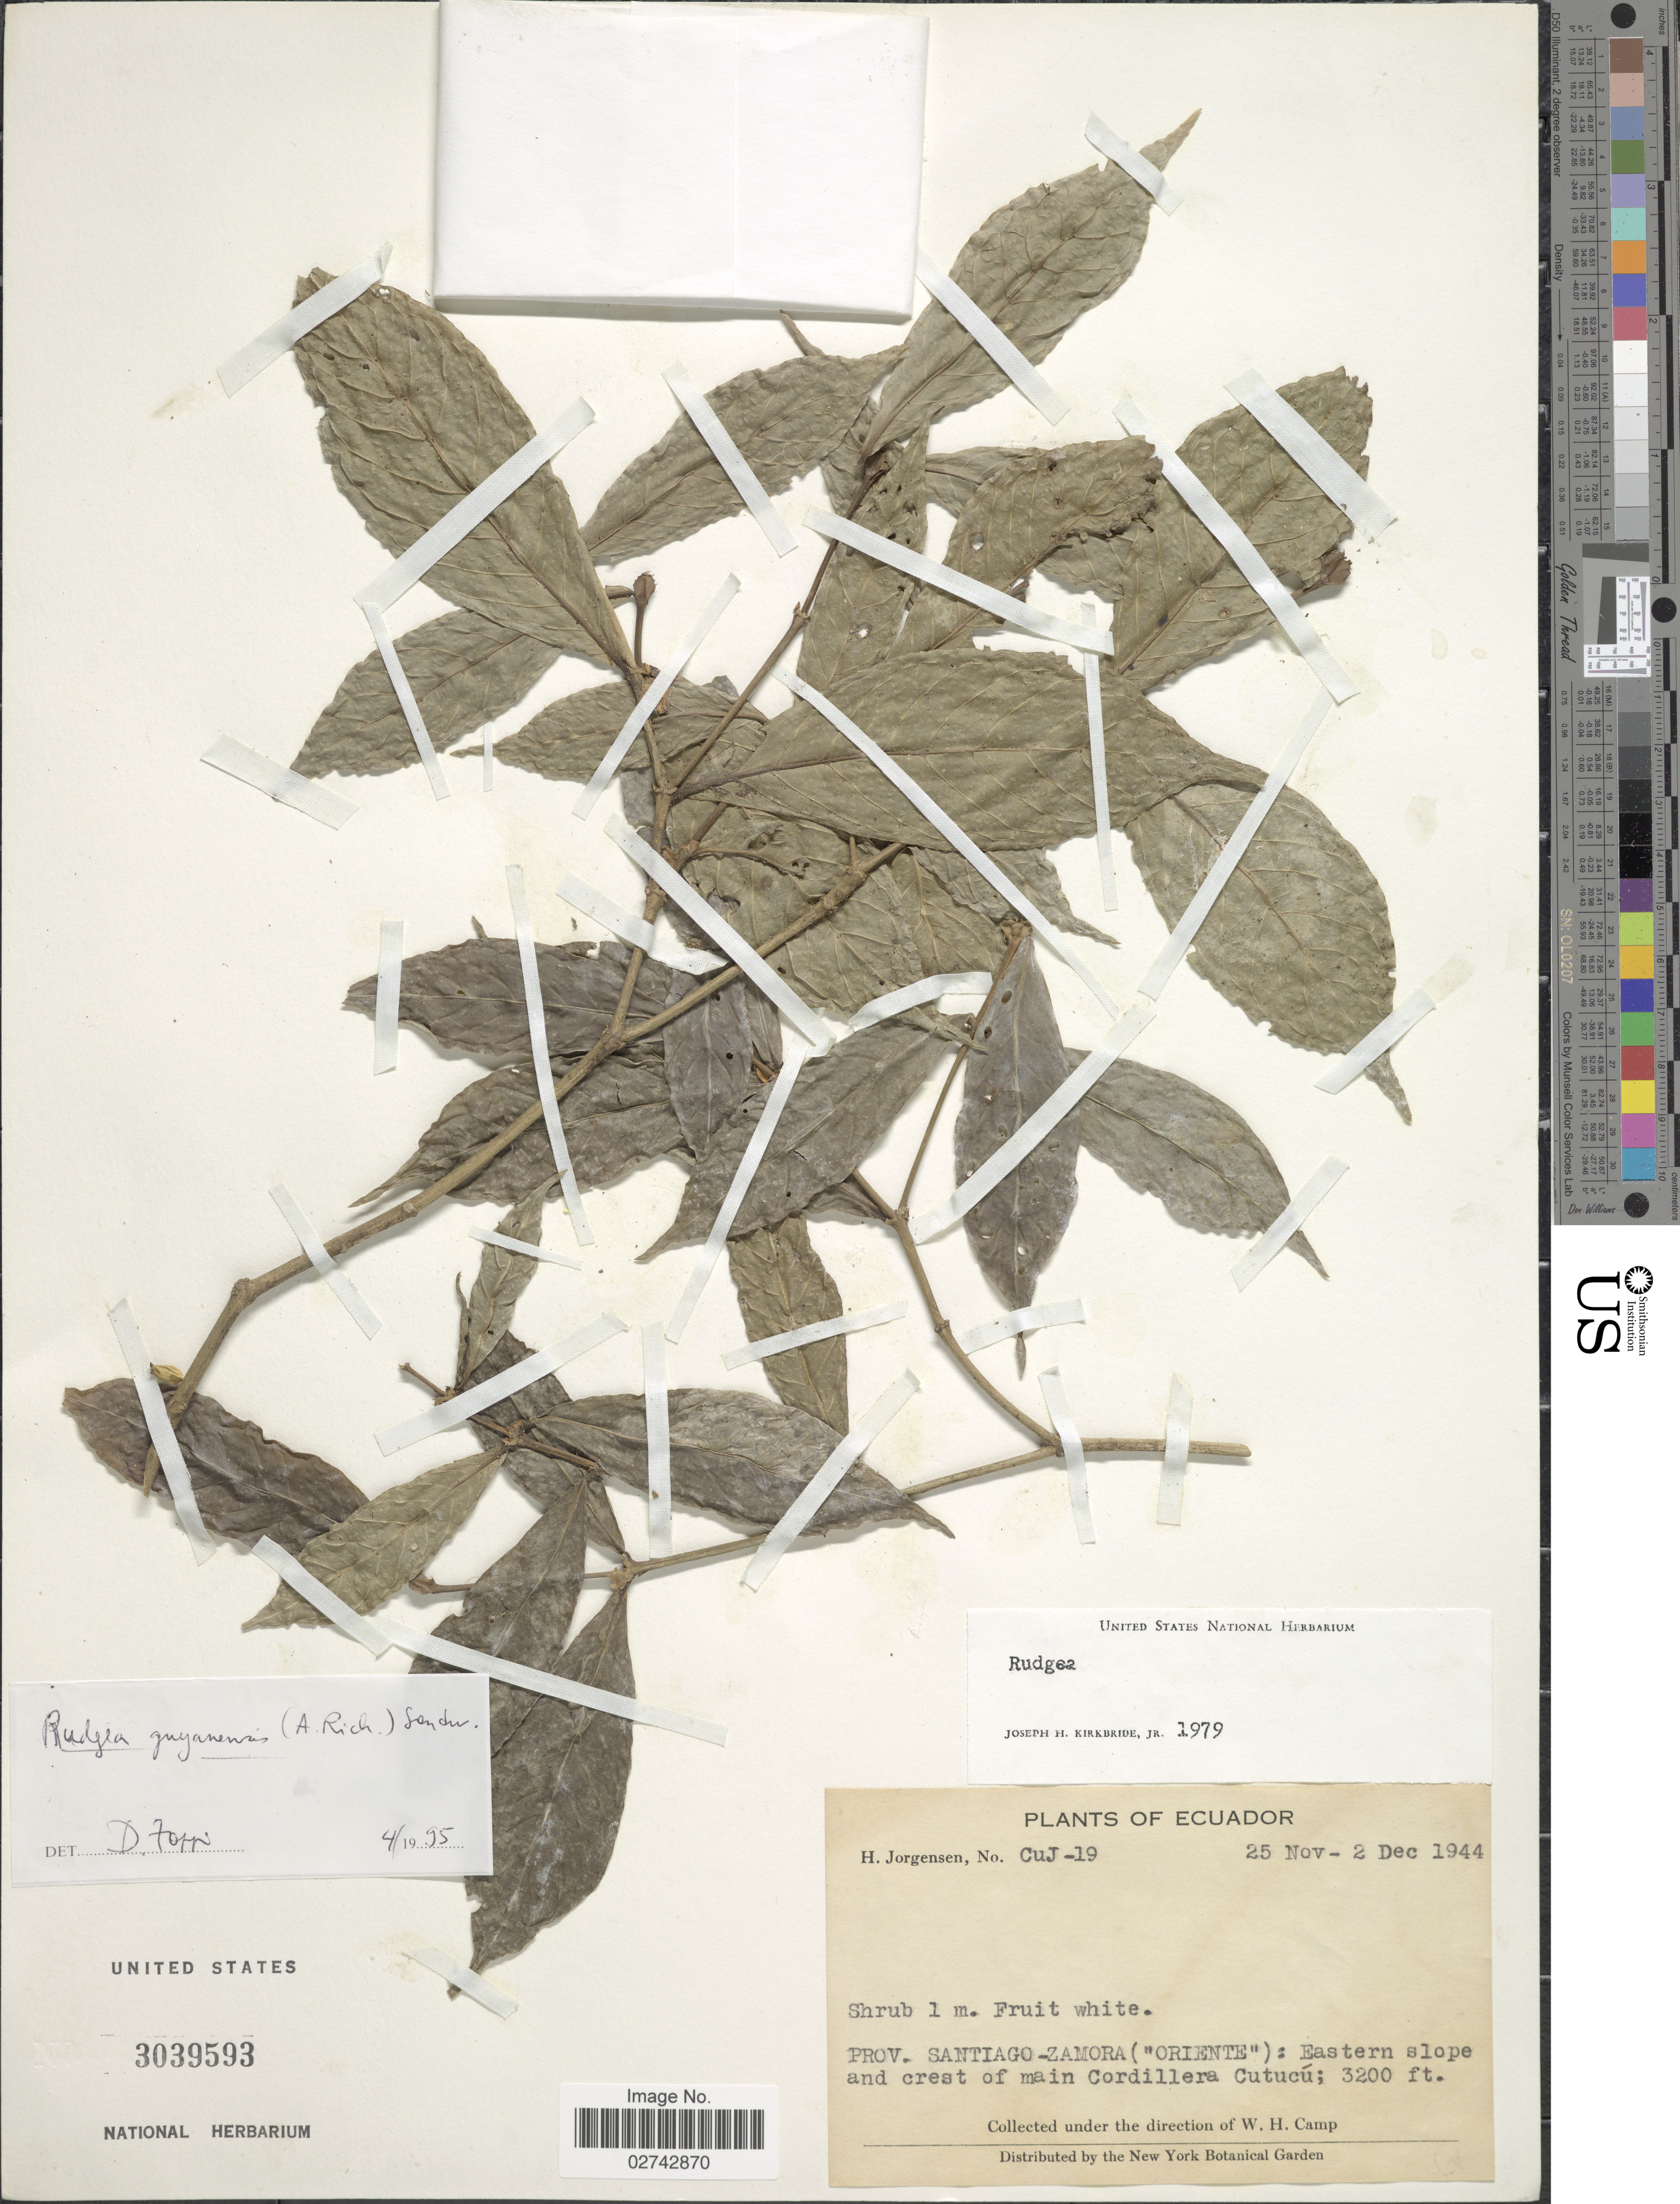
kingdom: Plantae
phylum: Tracheophyta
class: Magnoliopsida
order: Gentianales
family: Rubiaceae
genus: Rudgea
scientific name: Rudgea guyanensis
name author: (A. Rich.) Sandwith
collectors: H. Jørgensen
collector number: CuJ-19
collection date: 1944-11-25/1944-12-02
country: Ecuador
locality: Prov. Santiago-Zamora ("Oriente"): Eastern slope and crest of main Cordillera Cutucu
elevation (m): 975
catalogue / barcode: US 3039593